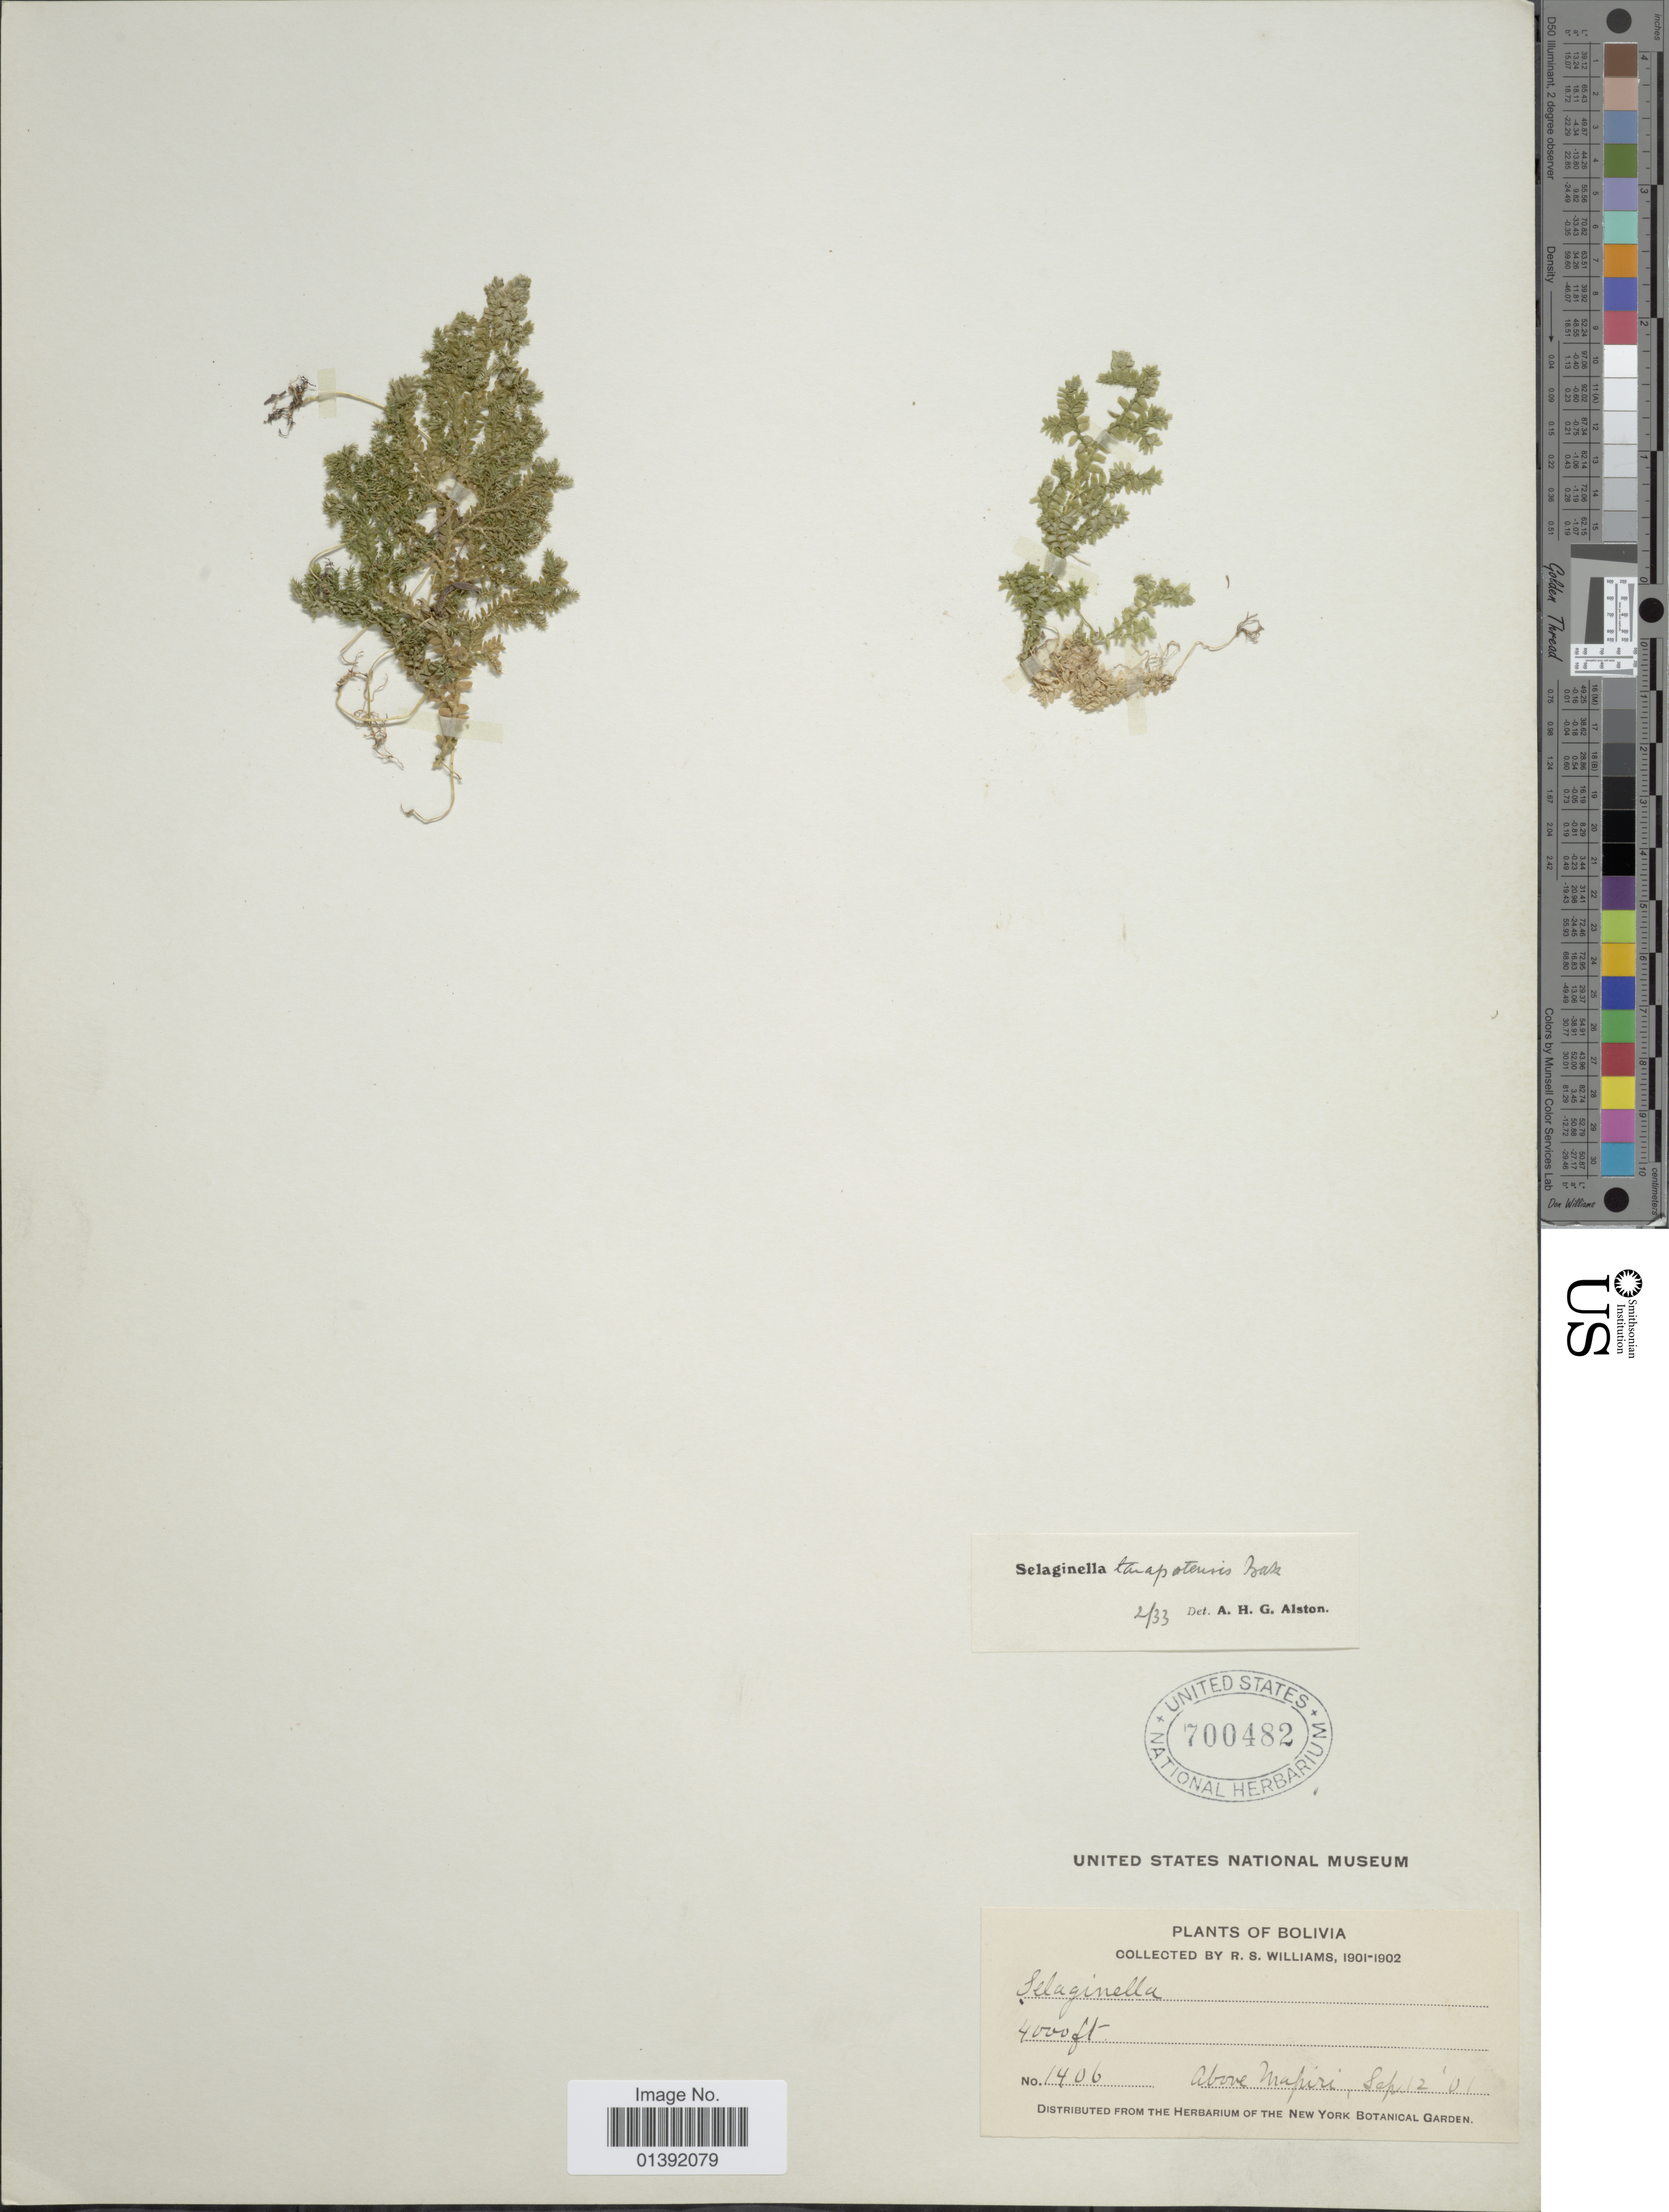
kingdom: Plantae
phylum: Tracheophyta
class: Lycopodiopsida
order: Selaginellales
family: Selaginellaceae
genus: Selaginella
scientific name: Selaginella tarapotensis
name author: Baker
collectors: R. S. Williams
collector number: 1406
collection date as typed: Sep. 12, '01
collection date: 1901-09-12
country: Bolivia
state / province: La Páz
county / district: Larecaja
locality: Above Mapiri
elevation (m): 1219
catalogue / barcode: US 700482